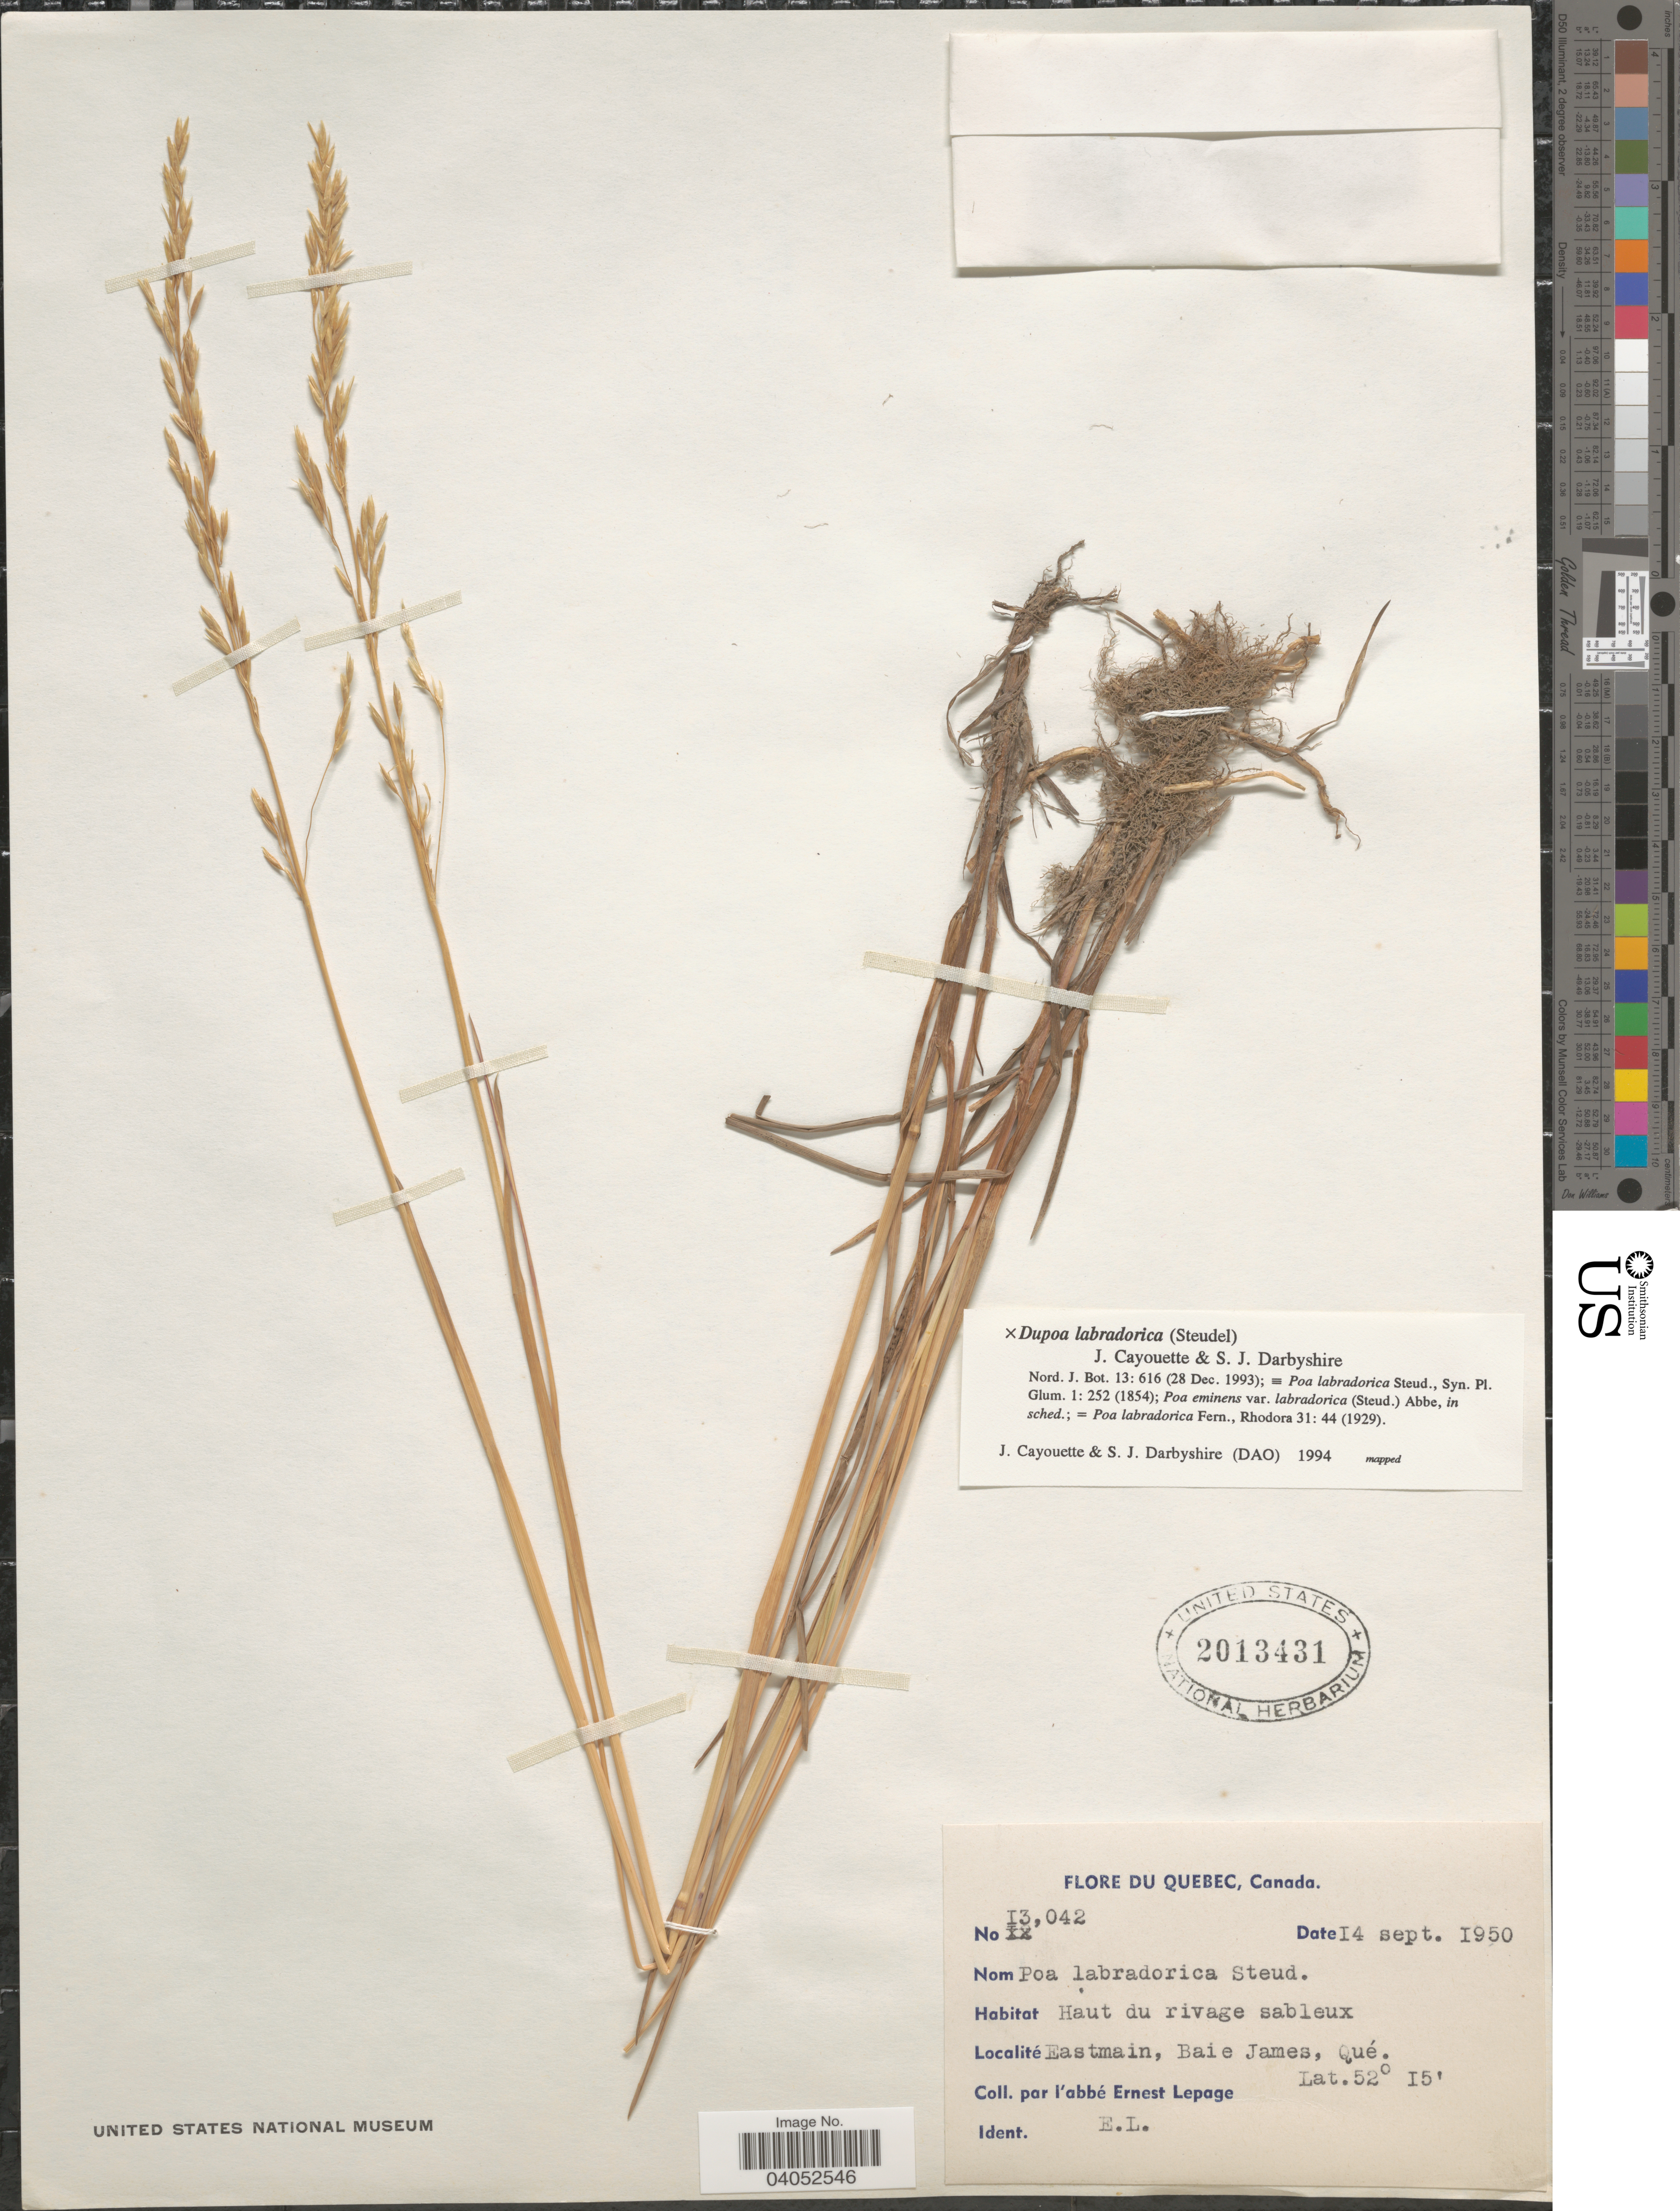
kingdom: Plantae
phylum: Tracheophyta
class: Liliopsida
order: Poales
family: Poaceae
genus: Dupontopoa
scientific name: Dupontopoa labradorica ined.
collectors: E. Lepage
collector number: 13042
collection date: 1950-09-14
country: Canada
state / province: Quebec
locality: Haut du rivage sableux. Eastmain, Baie James.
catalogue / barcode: US 2013431